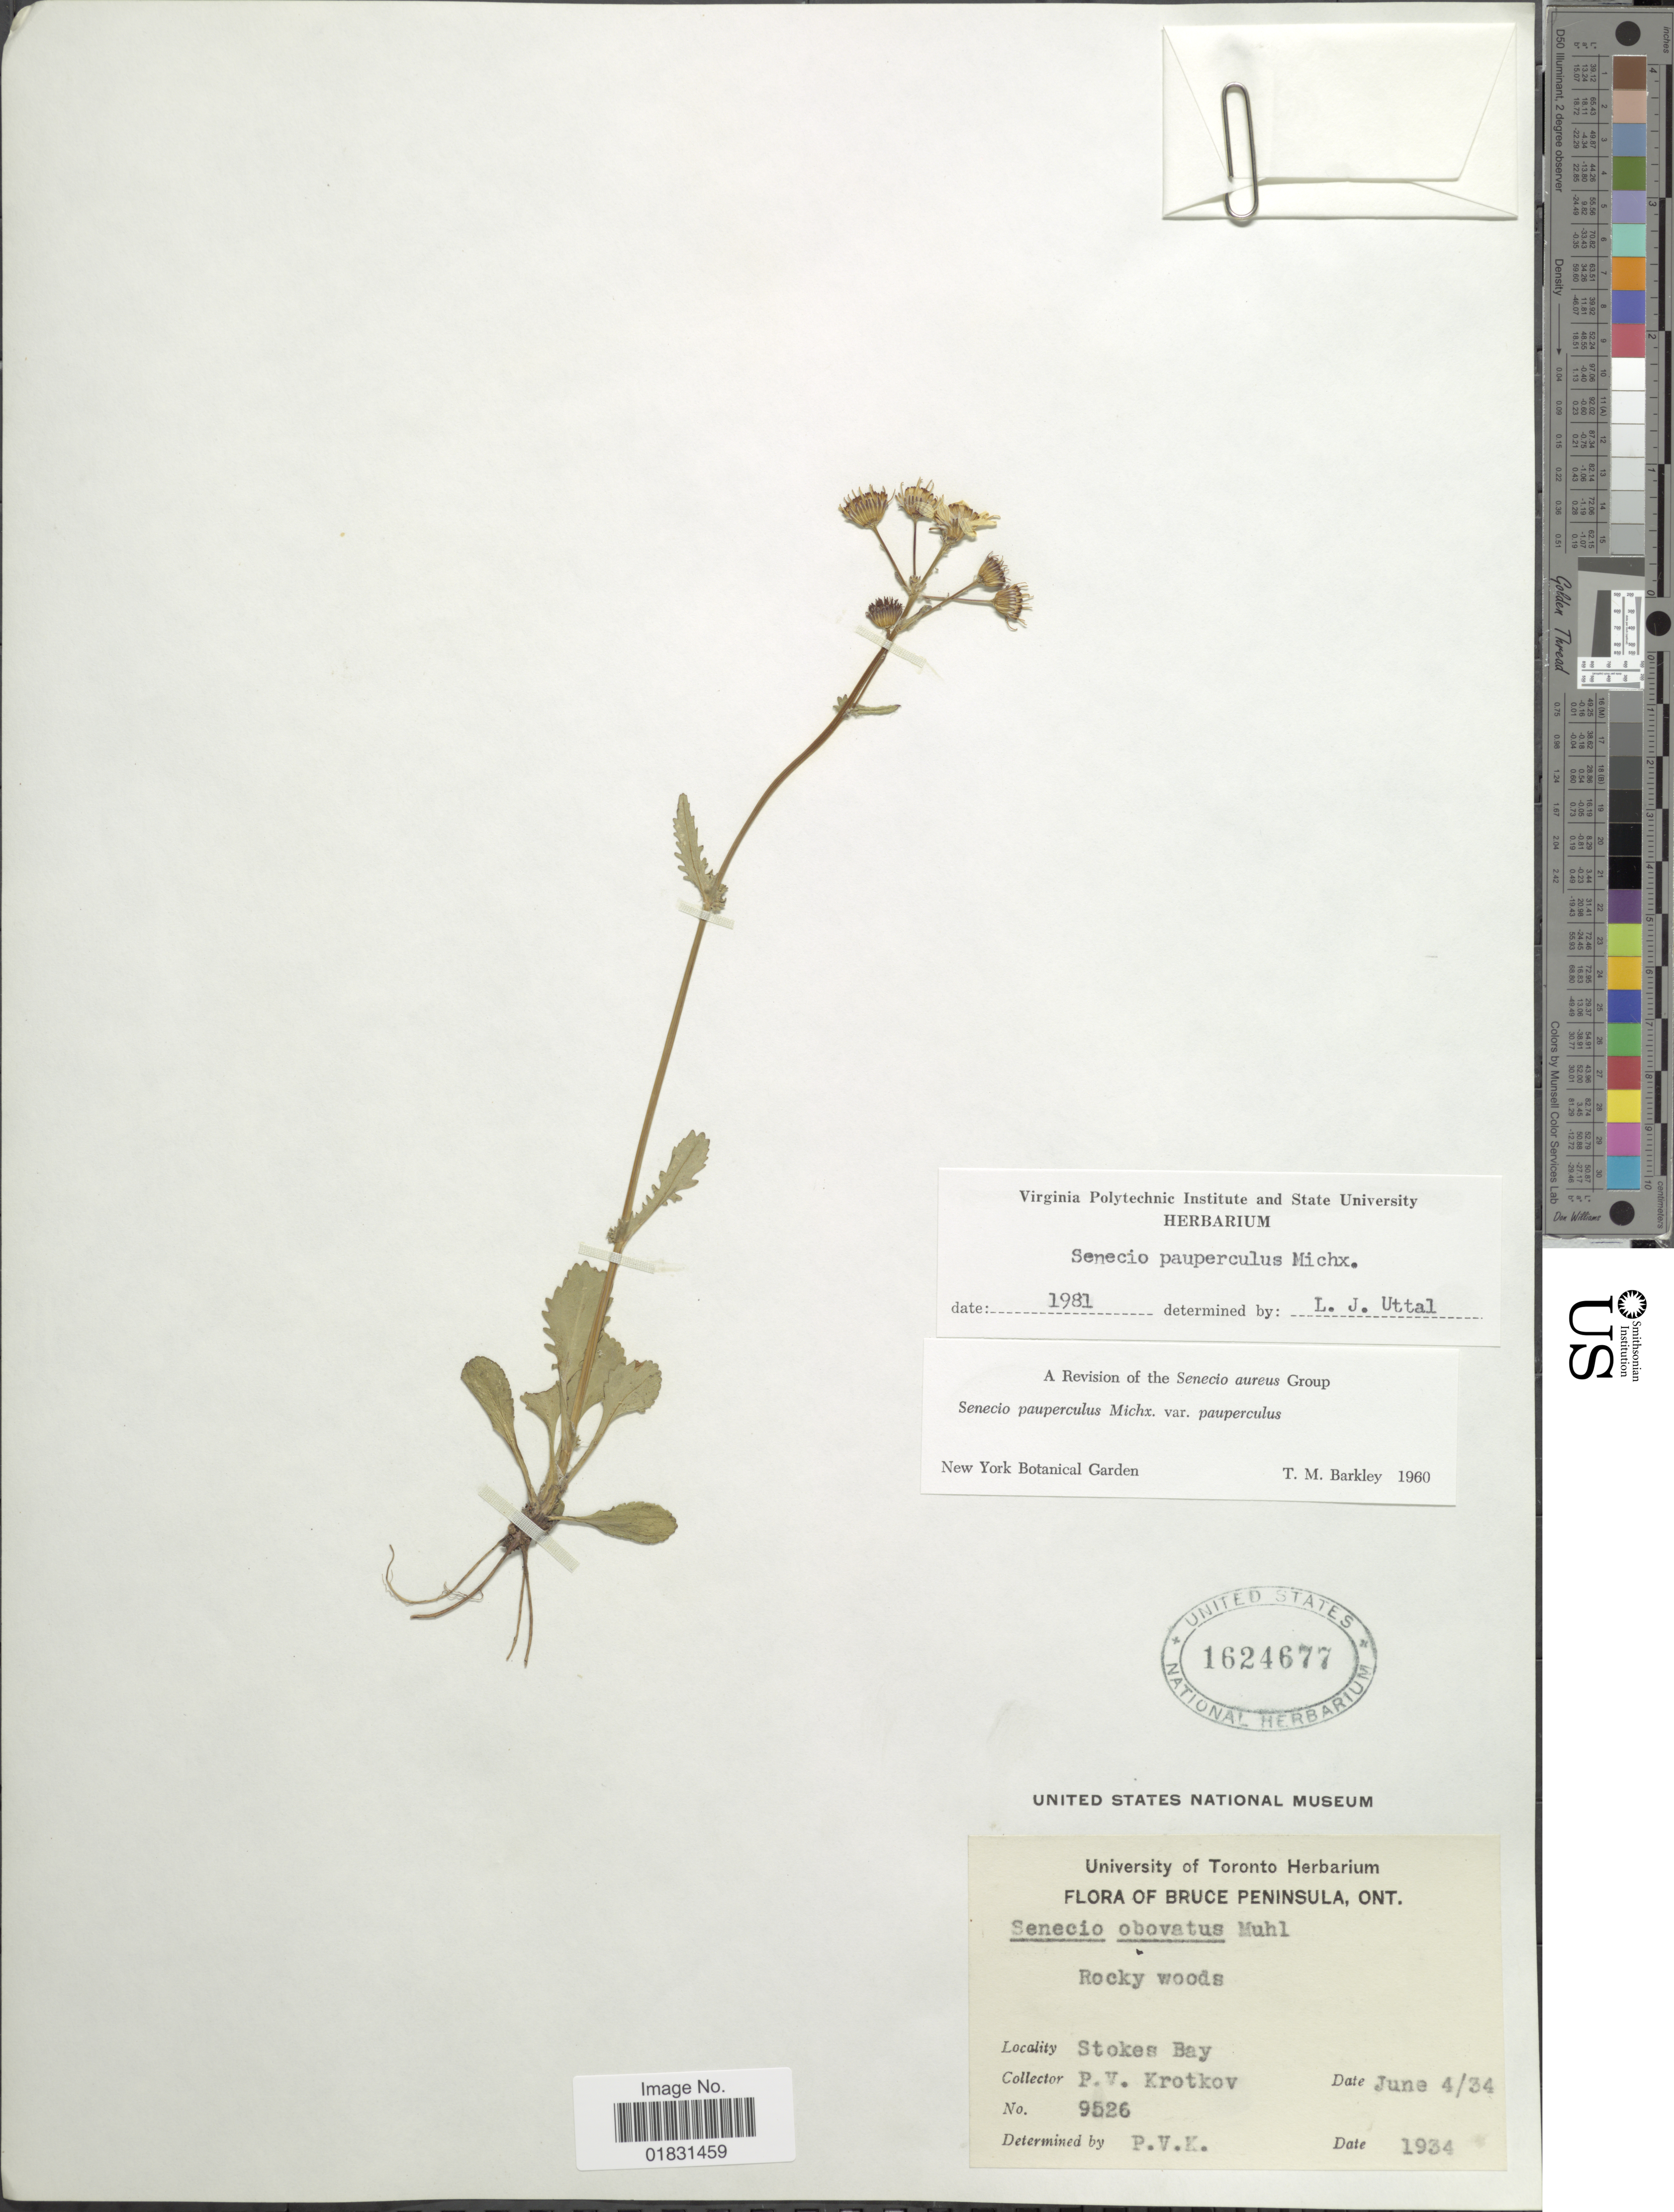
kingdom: Plantae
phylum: Tracheophyta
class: Magnoliopsida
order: Asterales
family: Asteraceae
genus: Packera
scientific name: Packera paupercula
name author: (Michx.) Á. Löve & D. Löve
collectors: P. V. Krotkov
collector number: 9526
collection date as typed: Transcribed d/m/y: 4/6/34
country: Canada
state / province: Ontario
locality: Bruce Peninsula, Rocky woods, Stokes Bay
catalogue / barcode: US 1624677